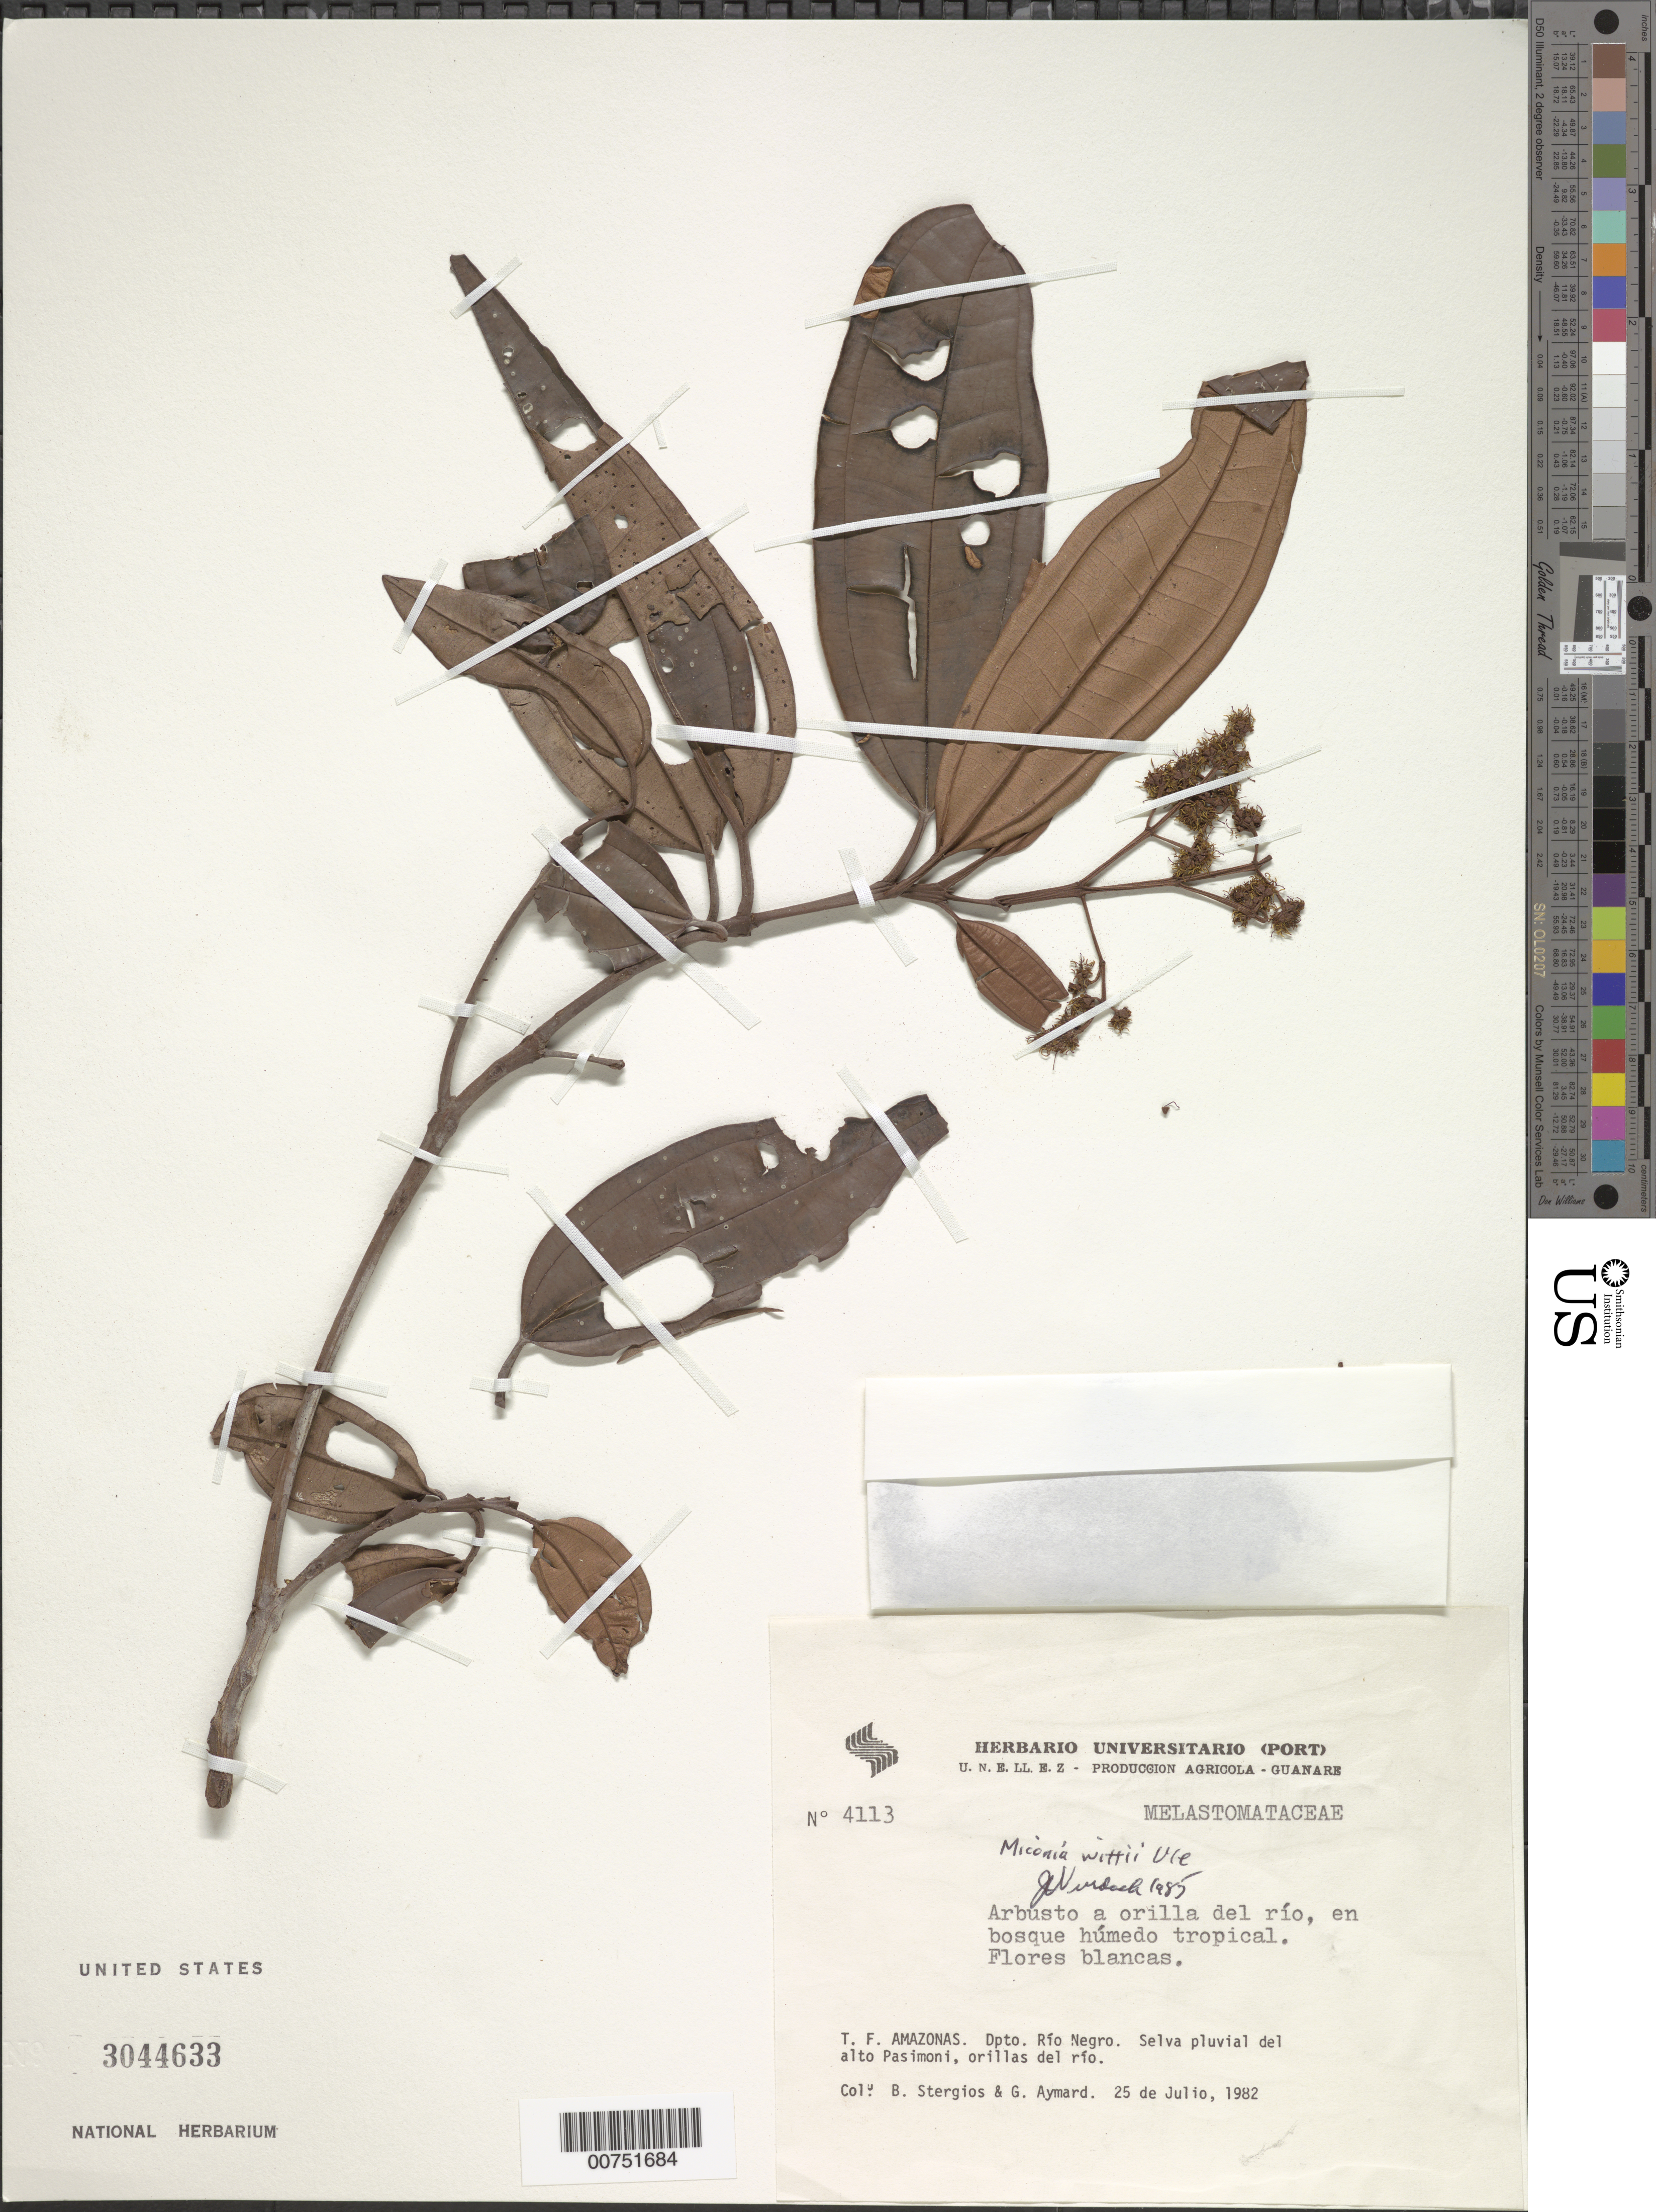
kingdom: Plantae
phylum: Tracheophyta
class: Magnoliopsida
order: Myrtales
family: Melastomataceae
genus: Miconia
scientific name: Miconia wittii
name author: Ule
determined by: Wurdack, John J., (US), US (UNITED STATES)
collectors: B. G. Stergios & G. A. Aymard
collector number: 4113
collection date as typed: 25-Jul-82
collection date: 1982-07-25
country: Venezuela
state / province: Amazonas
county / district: Río Negro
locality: Alto Pasimoni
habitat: Selva pluvial, orillas del río; a orilla del río, en bosque humedo tropical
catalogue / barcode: US 3044633